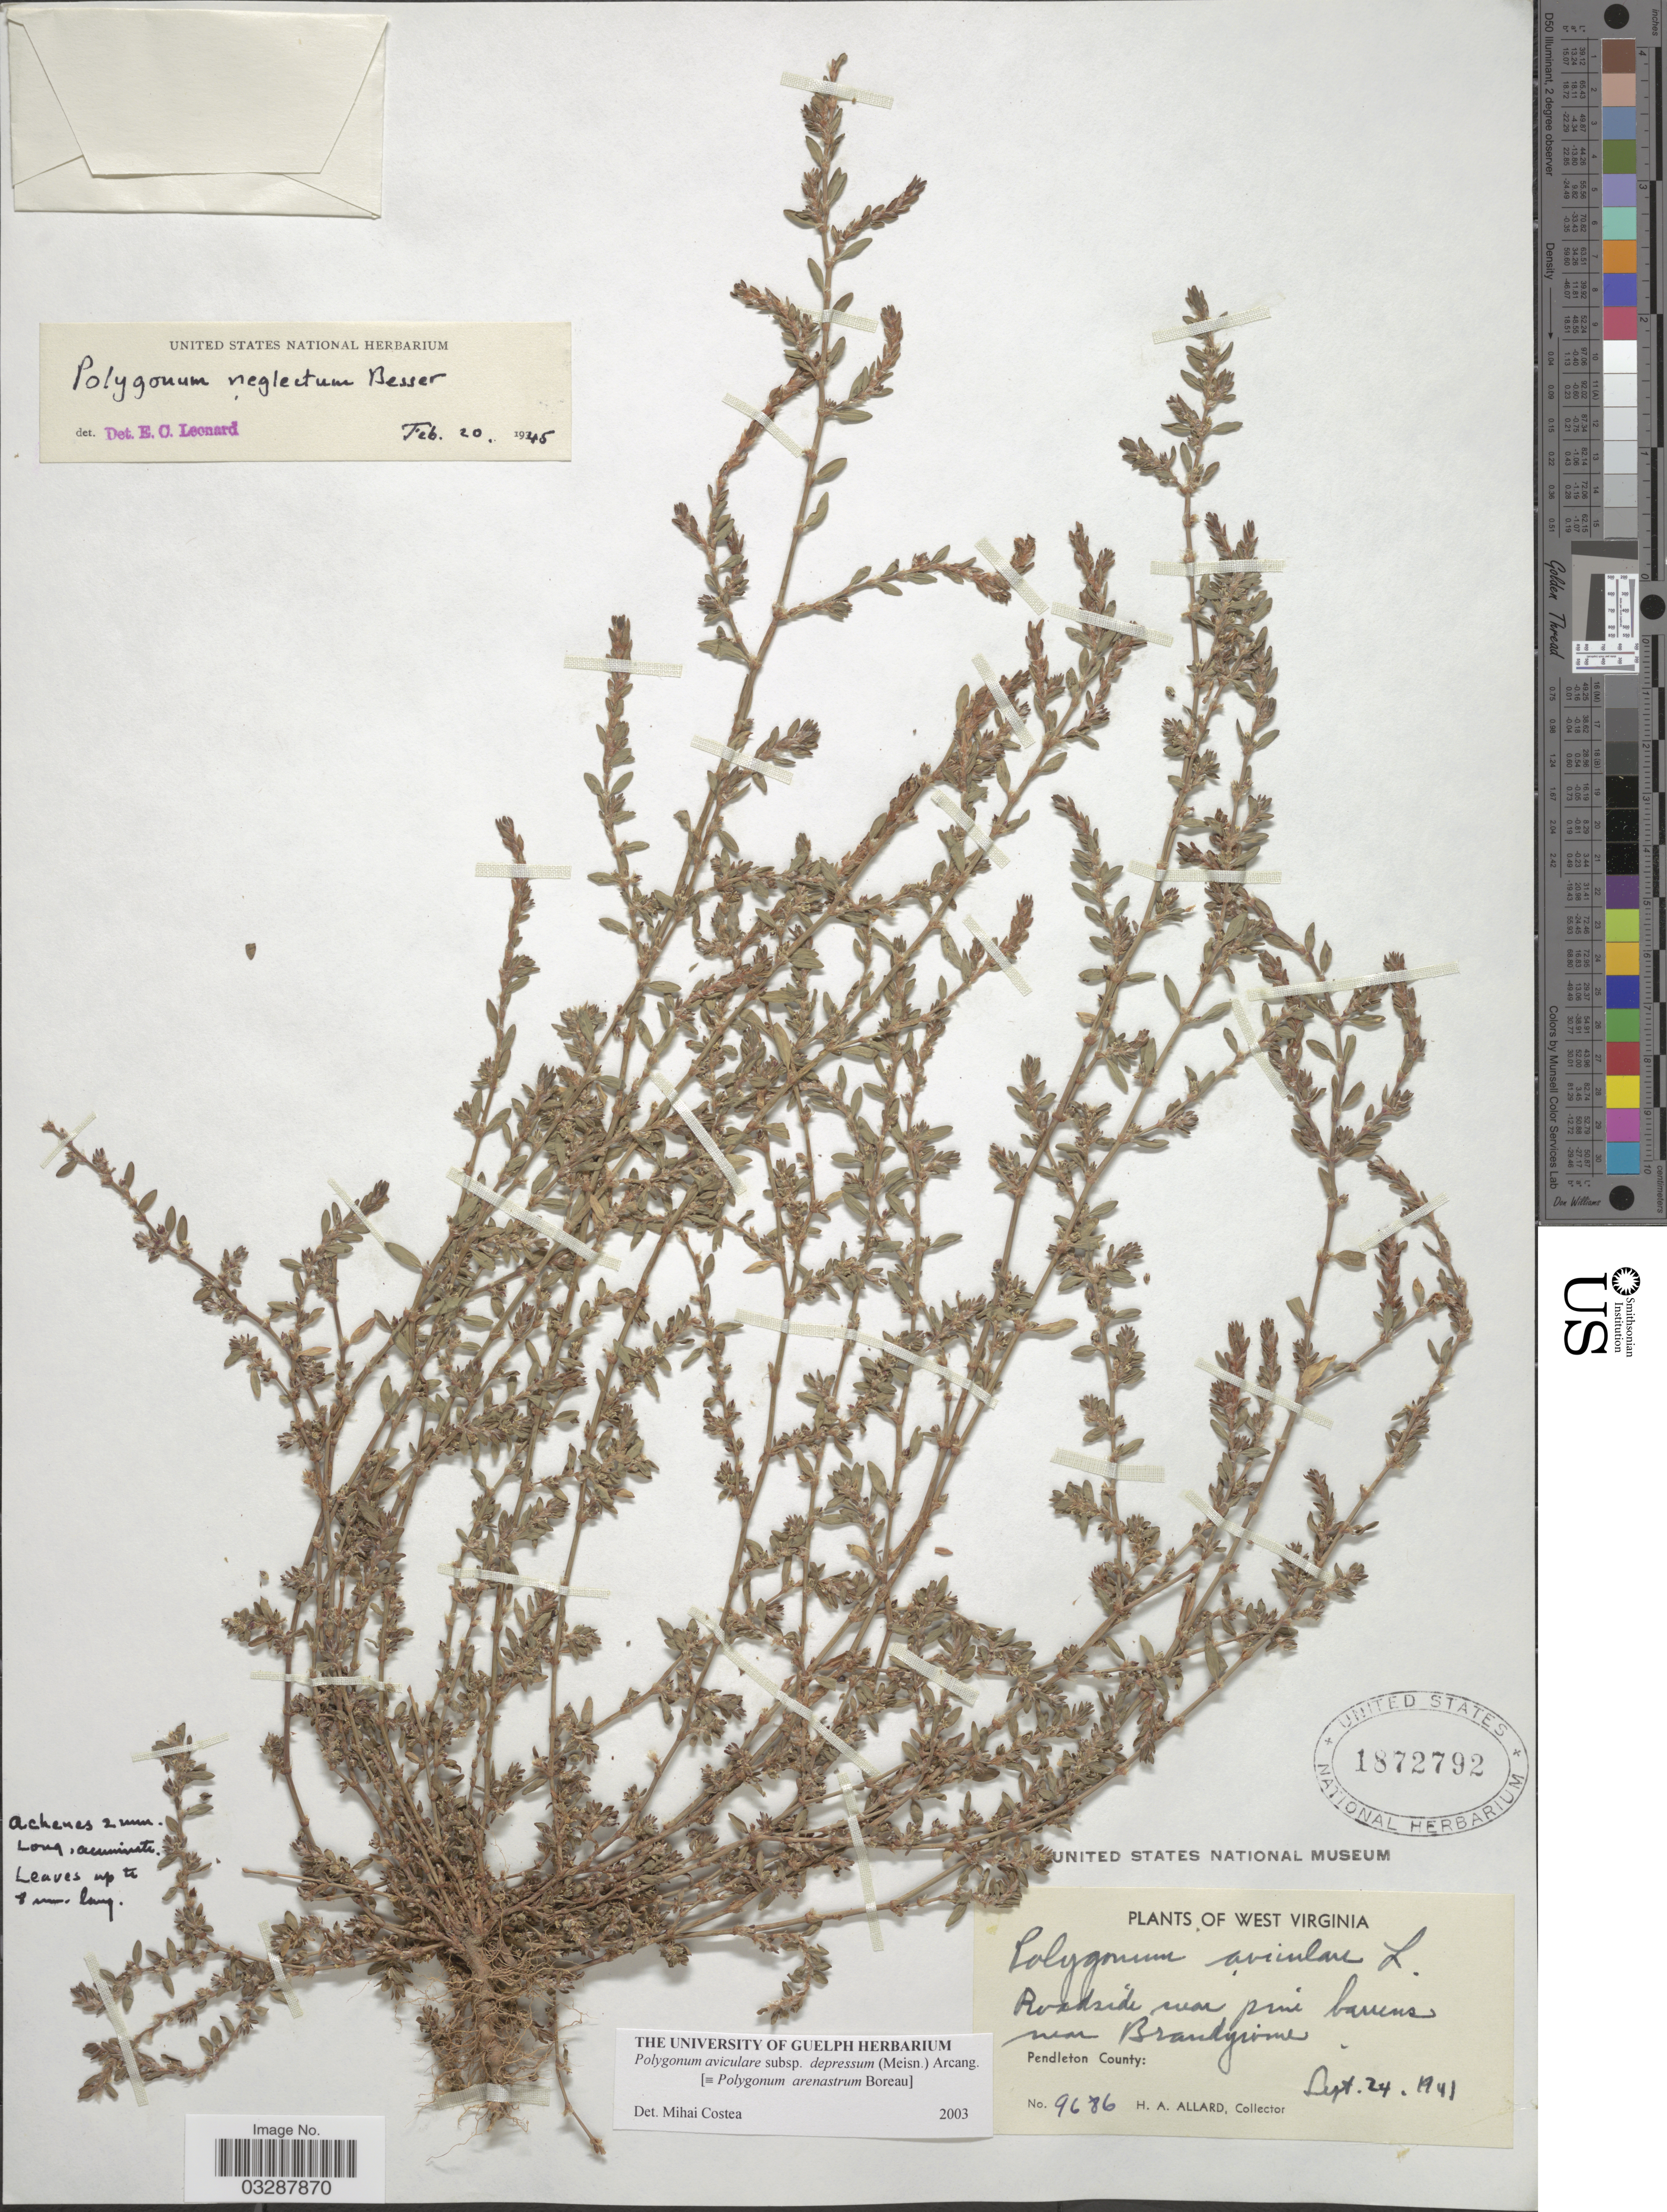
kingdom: Plantae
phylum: Tracheophyta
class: Magnoliopsida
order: Caryophyllales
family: Polygonaceae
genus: Polygonum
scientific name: Polygonum aviculare subsp. depressum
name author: (Meisn.) Arcang.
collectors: H. A. Allard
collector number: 9686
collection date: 1941-09-24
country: United States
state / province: West Virginia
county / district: Pendleton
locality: Roadside near pine barrens near Brandywine, Pendleton County.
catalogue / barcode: US 1872792